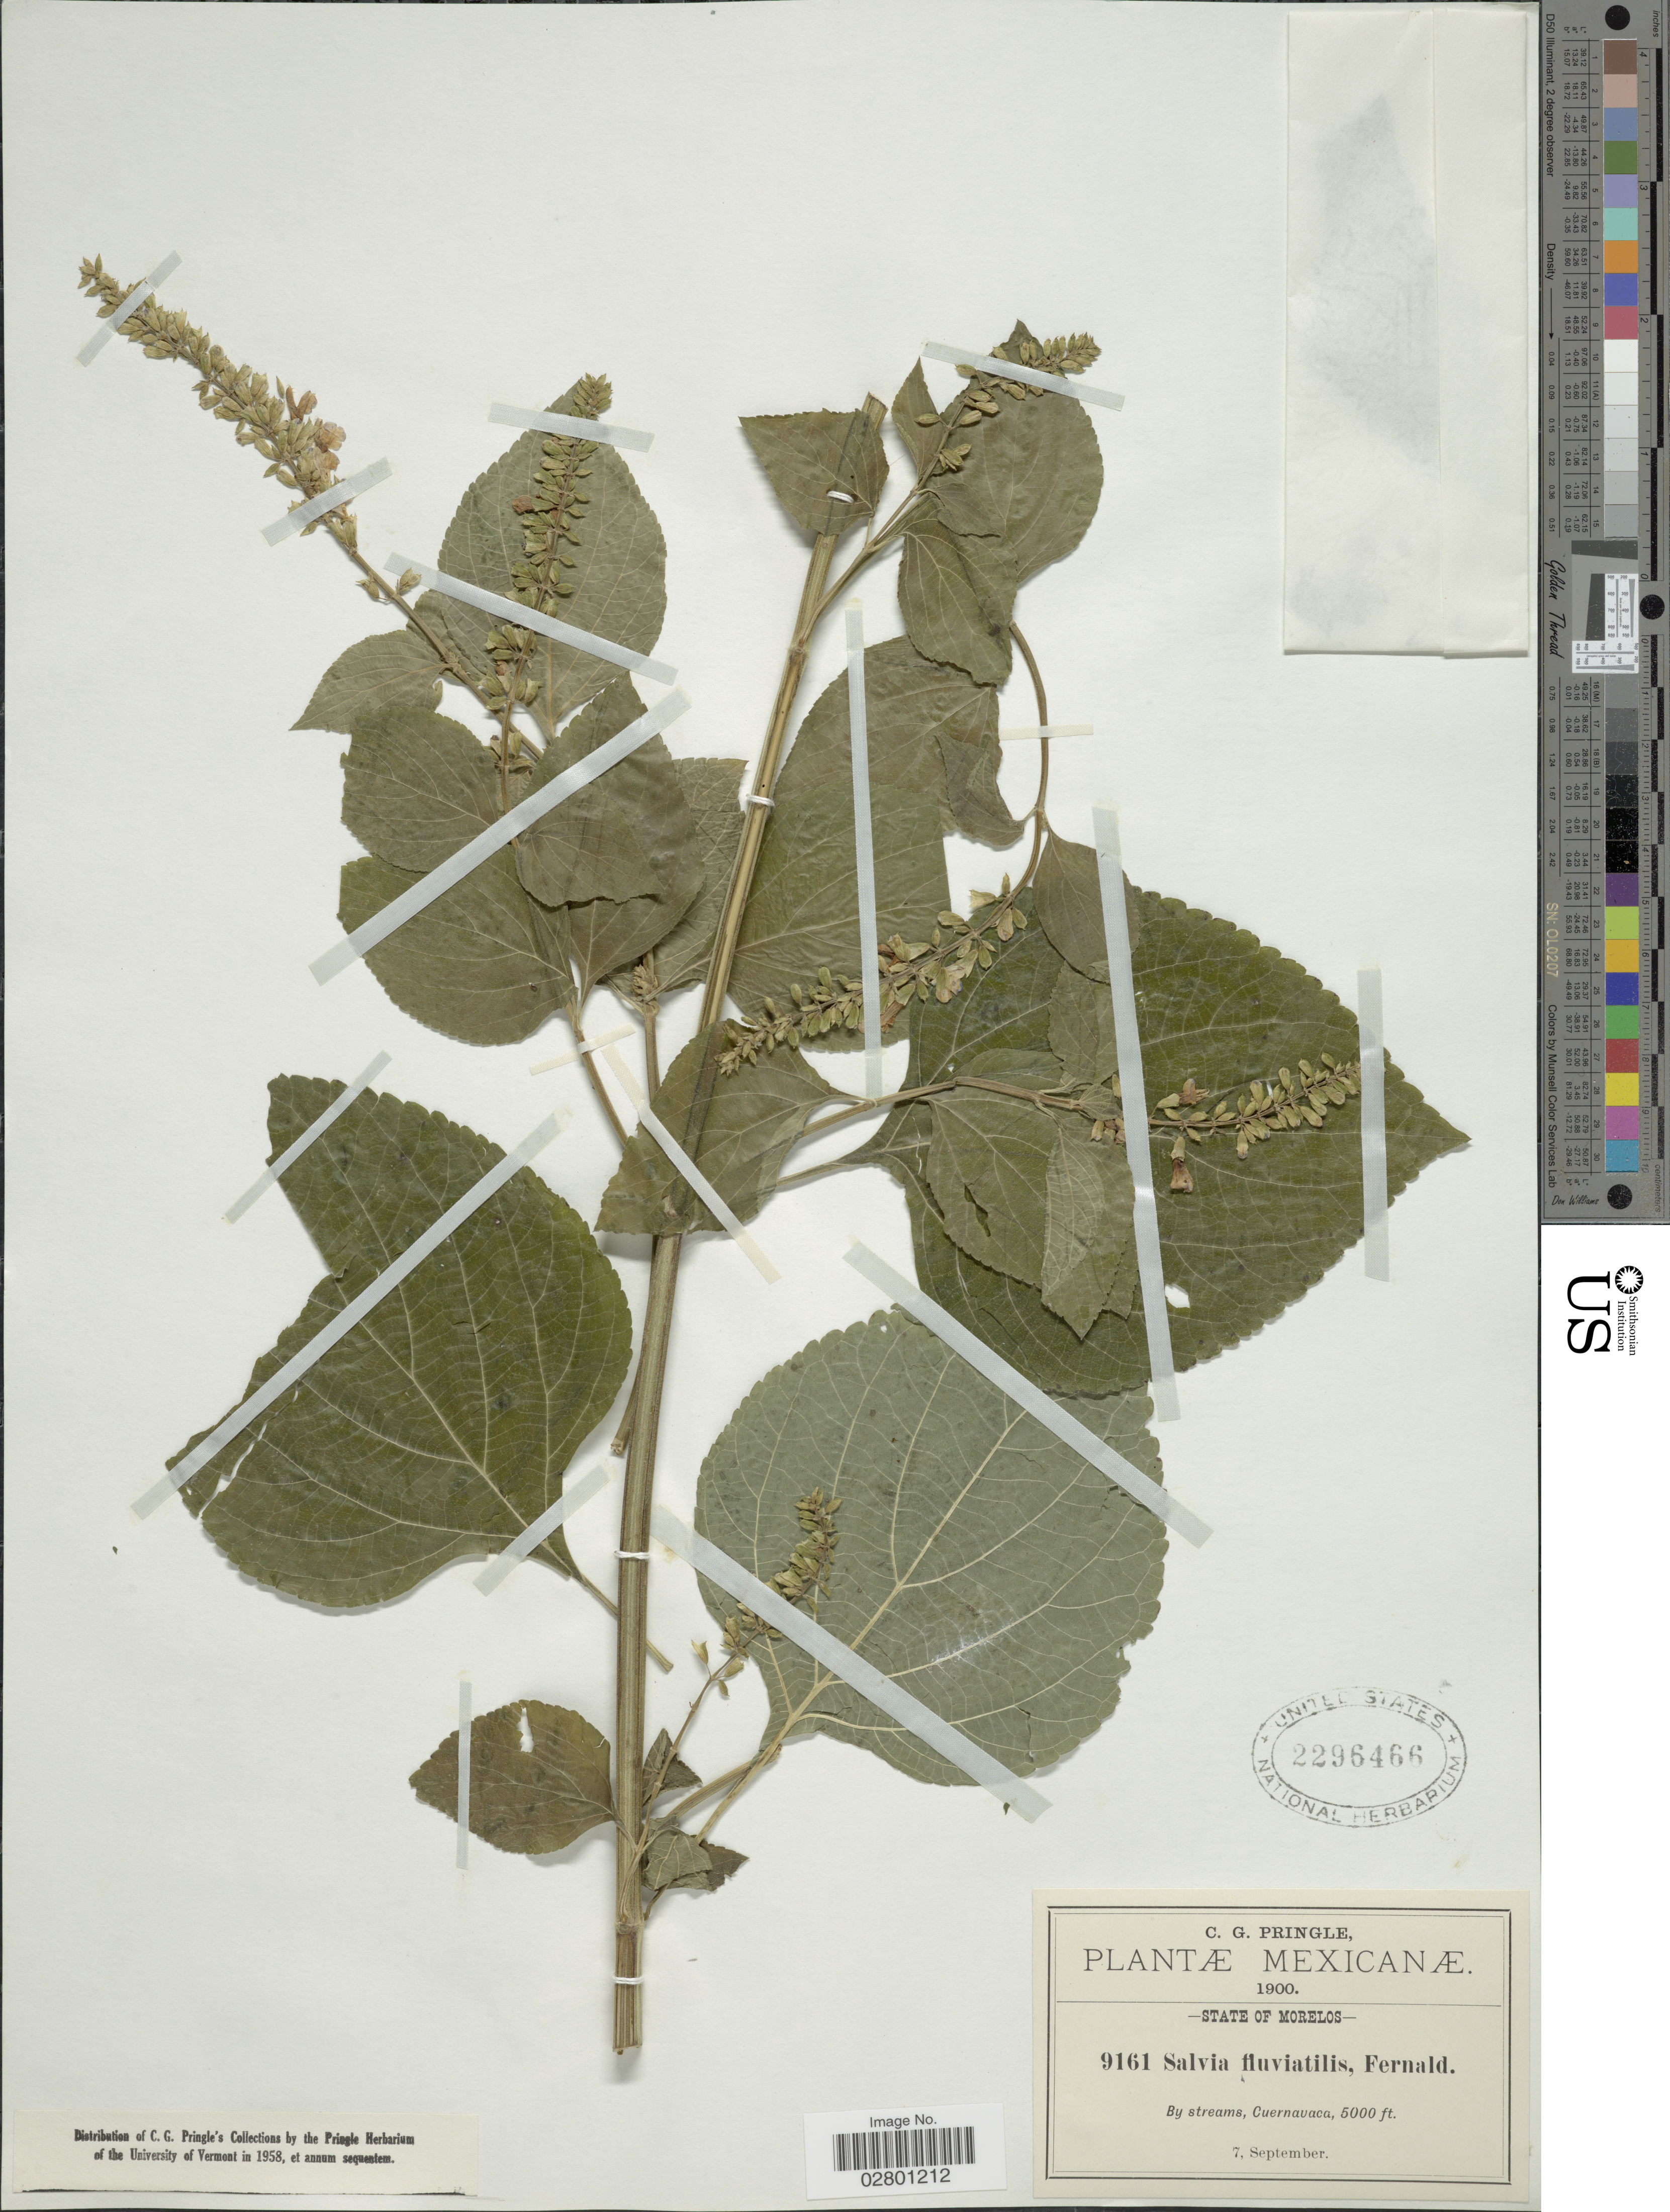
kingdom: Plantae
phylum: Tracheophyta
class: Magnoliopsida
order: Lamiales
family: Lamiaceae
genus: Salvia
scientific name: Salvia fluviatilis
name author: Fernald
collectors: C. G. Pringle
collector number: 9161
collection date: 1900-09-07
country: Mexico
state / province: Morelos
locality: Mexicanæ. By streams, Cuernavaca.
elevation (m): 1524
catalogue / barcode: US 2296466